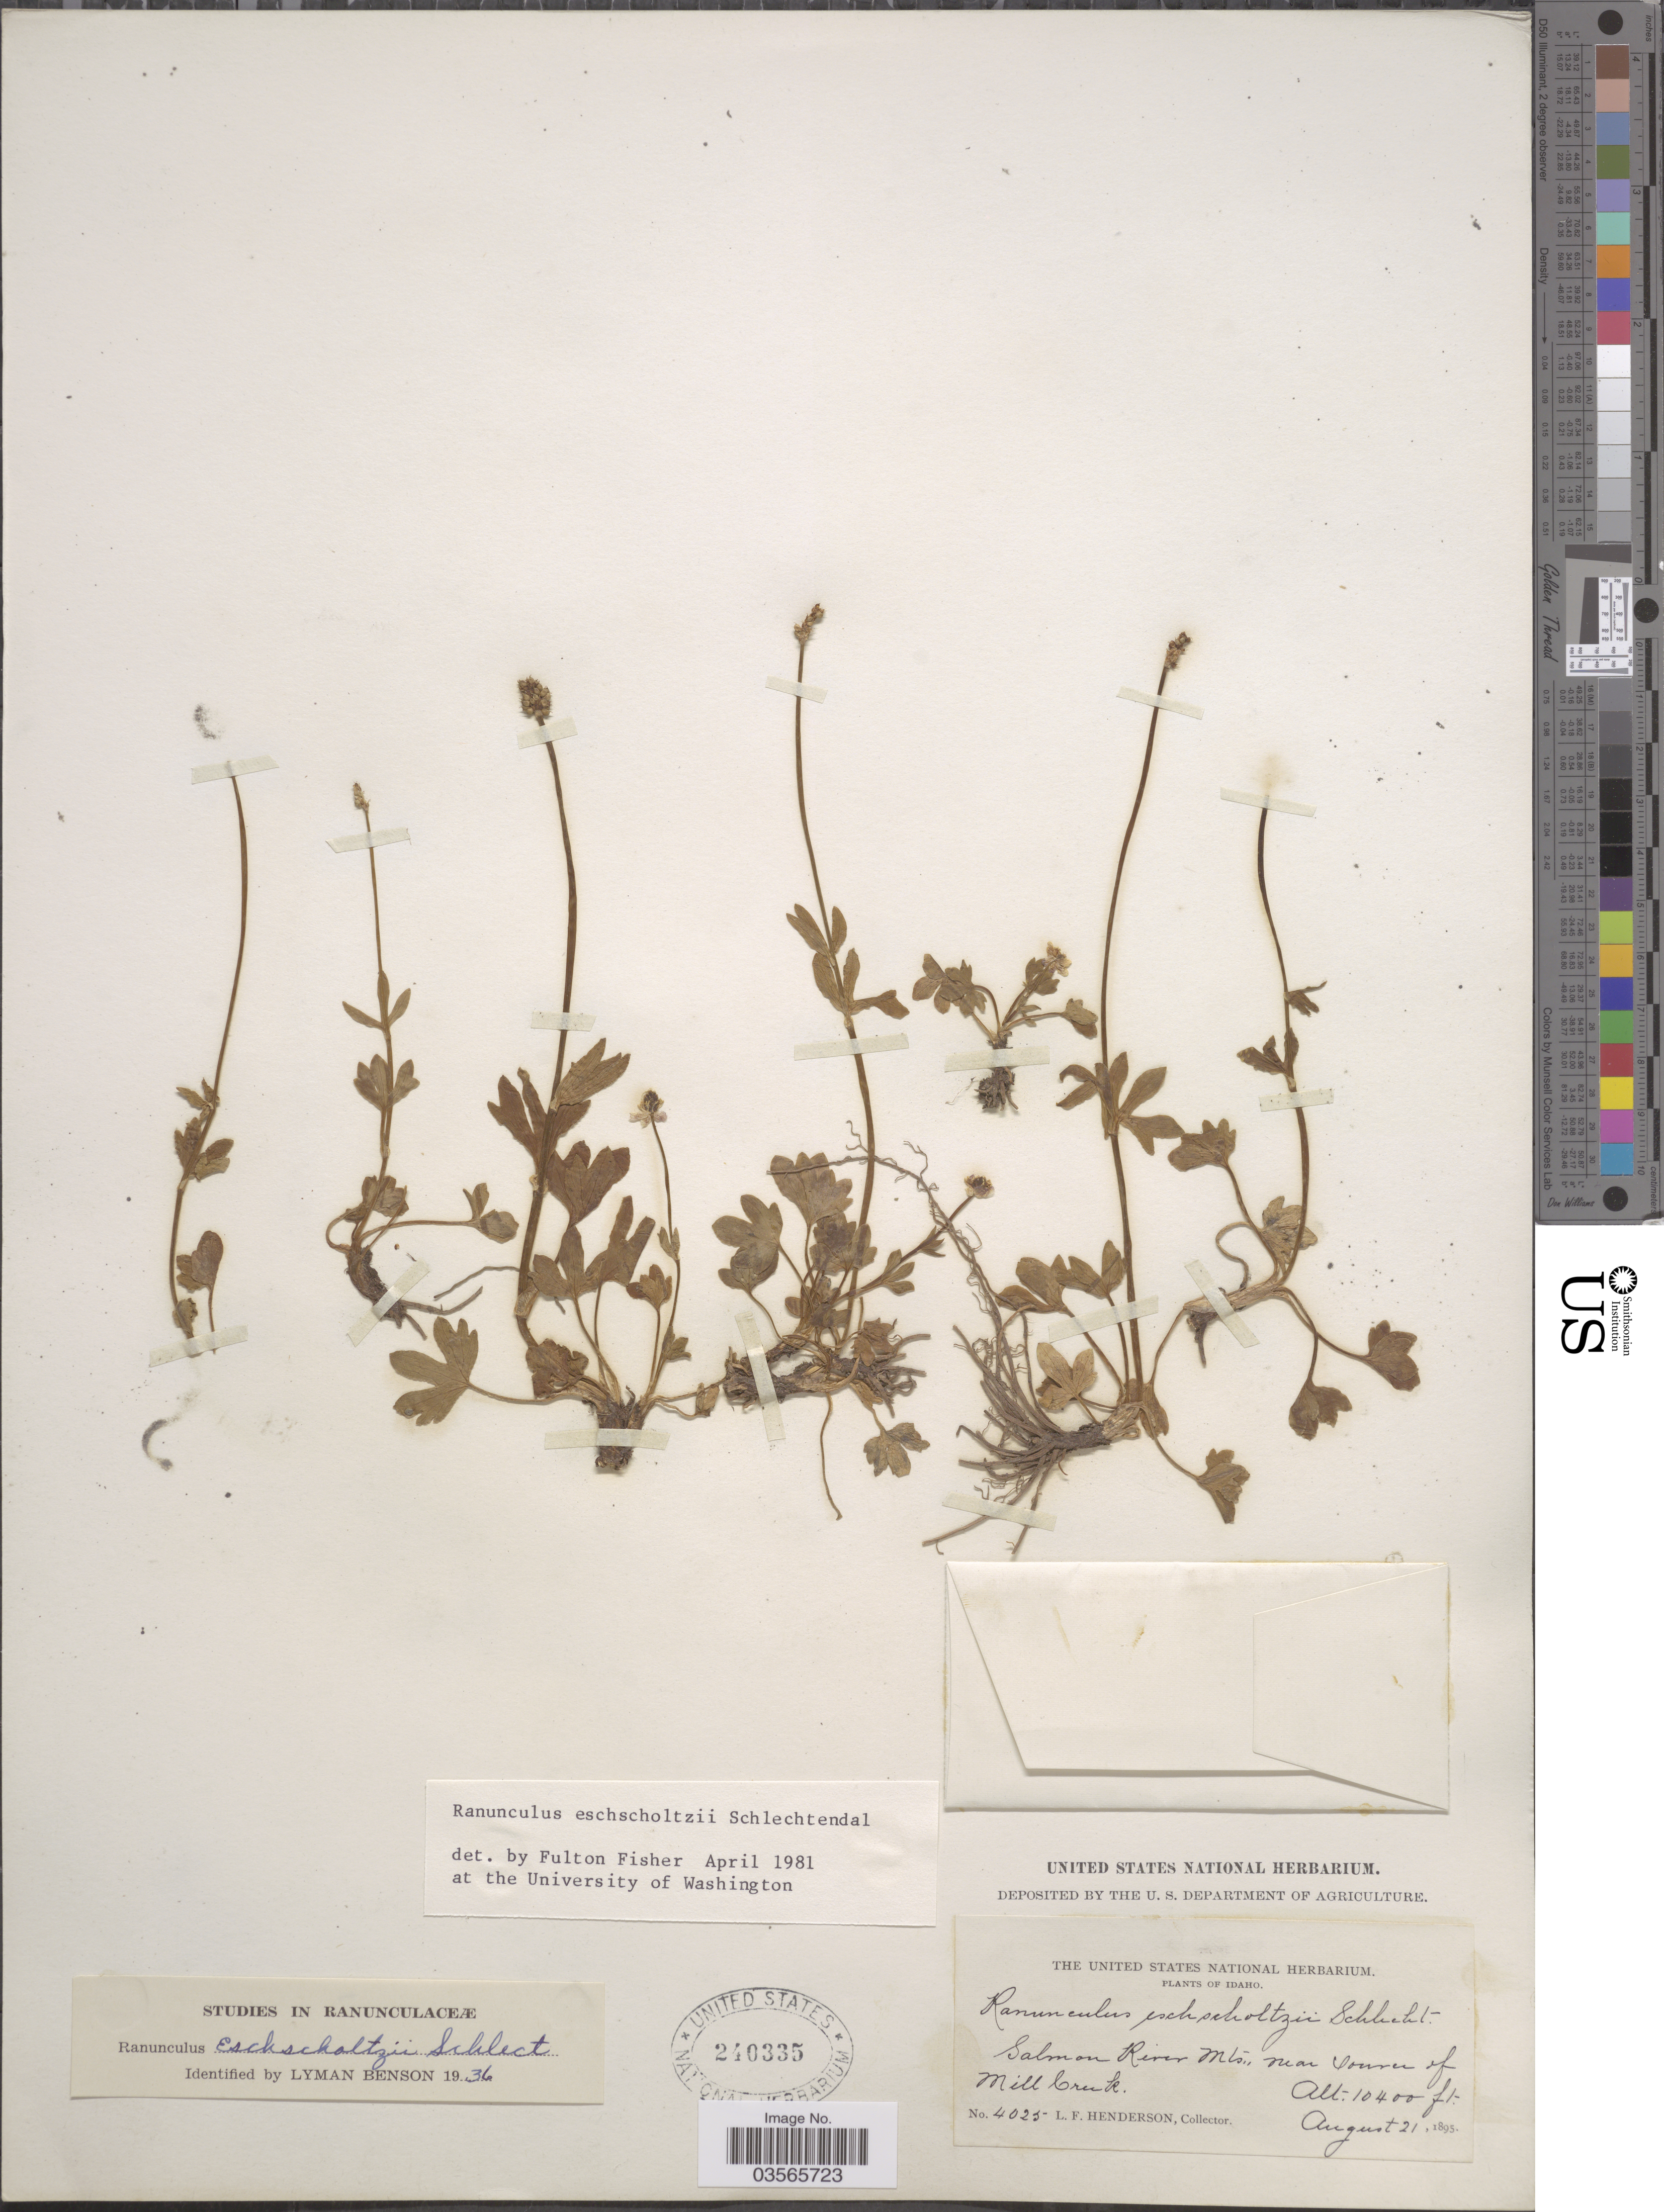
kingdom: Plantae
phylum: Tracheophyta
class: Magnoliopsida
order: Ranunculales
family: Ranunculaceae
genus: Ranunculus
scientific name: Ranunculus eschscholtzii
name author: Schltdl.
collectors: L. Henderson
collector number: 4025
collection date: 1895-08-21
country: United States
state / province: Idaho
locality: Salmon River Mts. near source of Mill Creek.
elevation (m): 3170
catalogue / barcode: US 240335